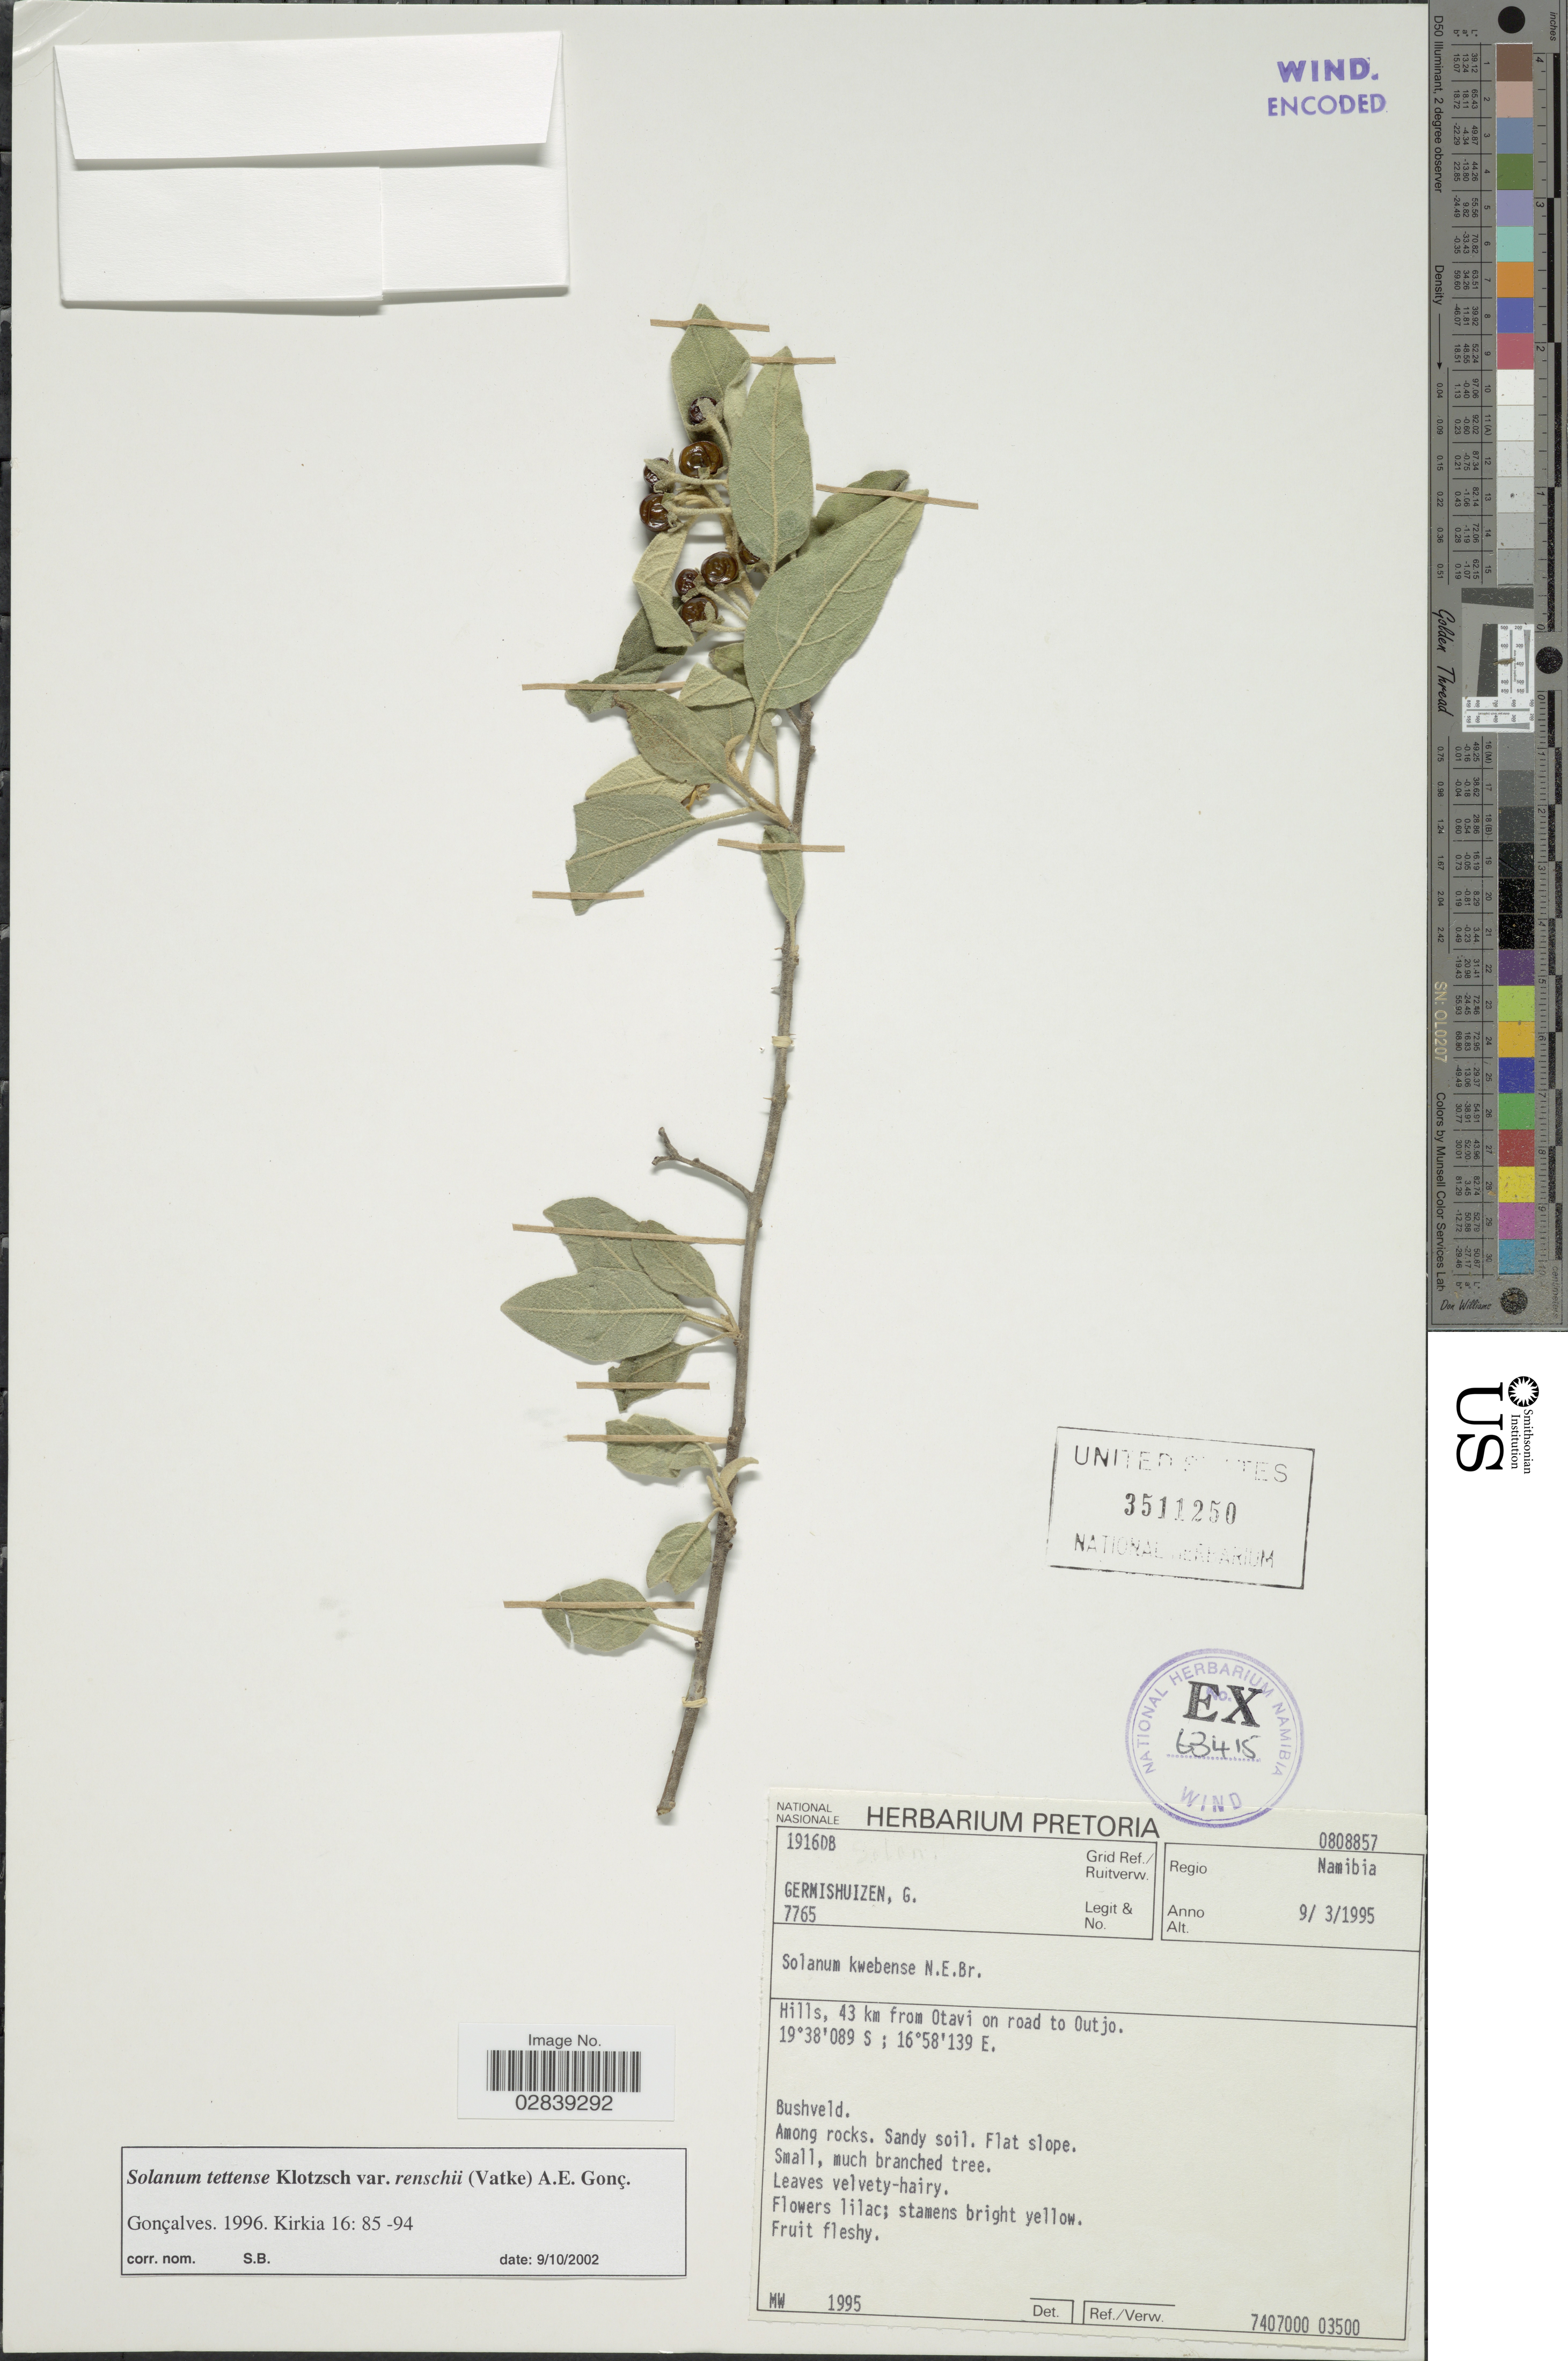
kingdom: Plantae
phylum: Tracheophyta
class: Magnoliopsida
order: Solanales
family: Solanaceae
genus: Solanum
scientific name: Solanum tettense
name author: Klotzsch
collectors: G. Germishuizen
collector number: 7765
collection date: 1995-03-09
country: Namibia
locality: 1916DB Grid Ref./ Ruitverw., Regio Namibia, Hills, 43 km from Otavi on road to Outjo.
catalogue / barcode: US 3511250